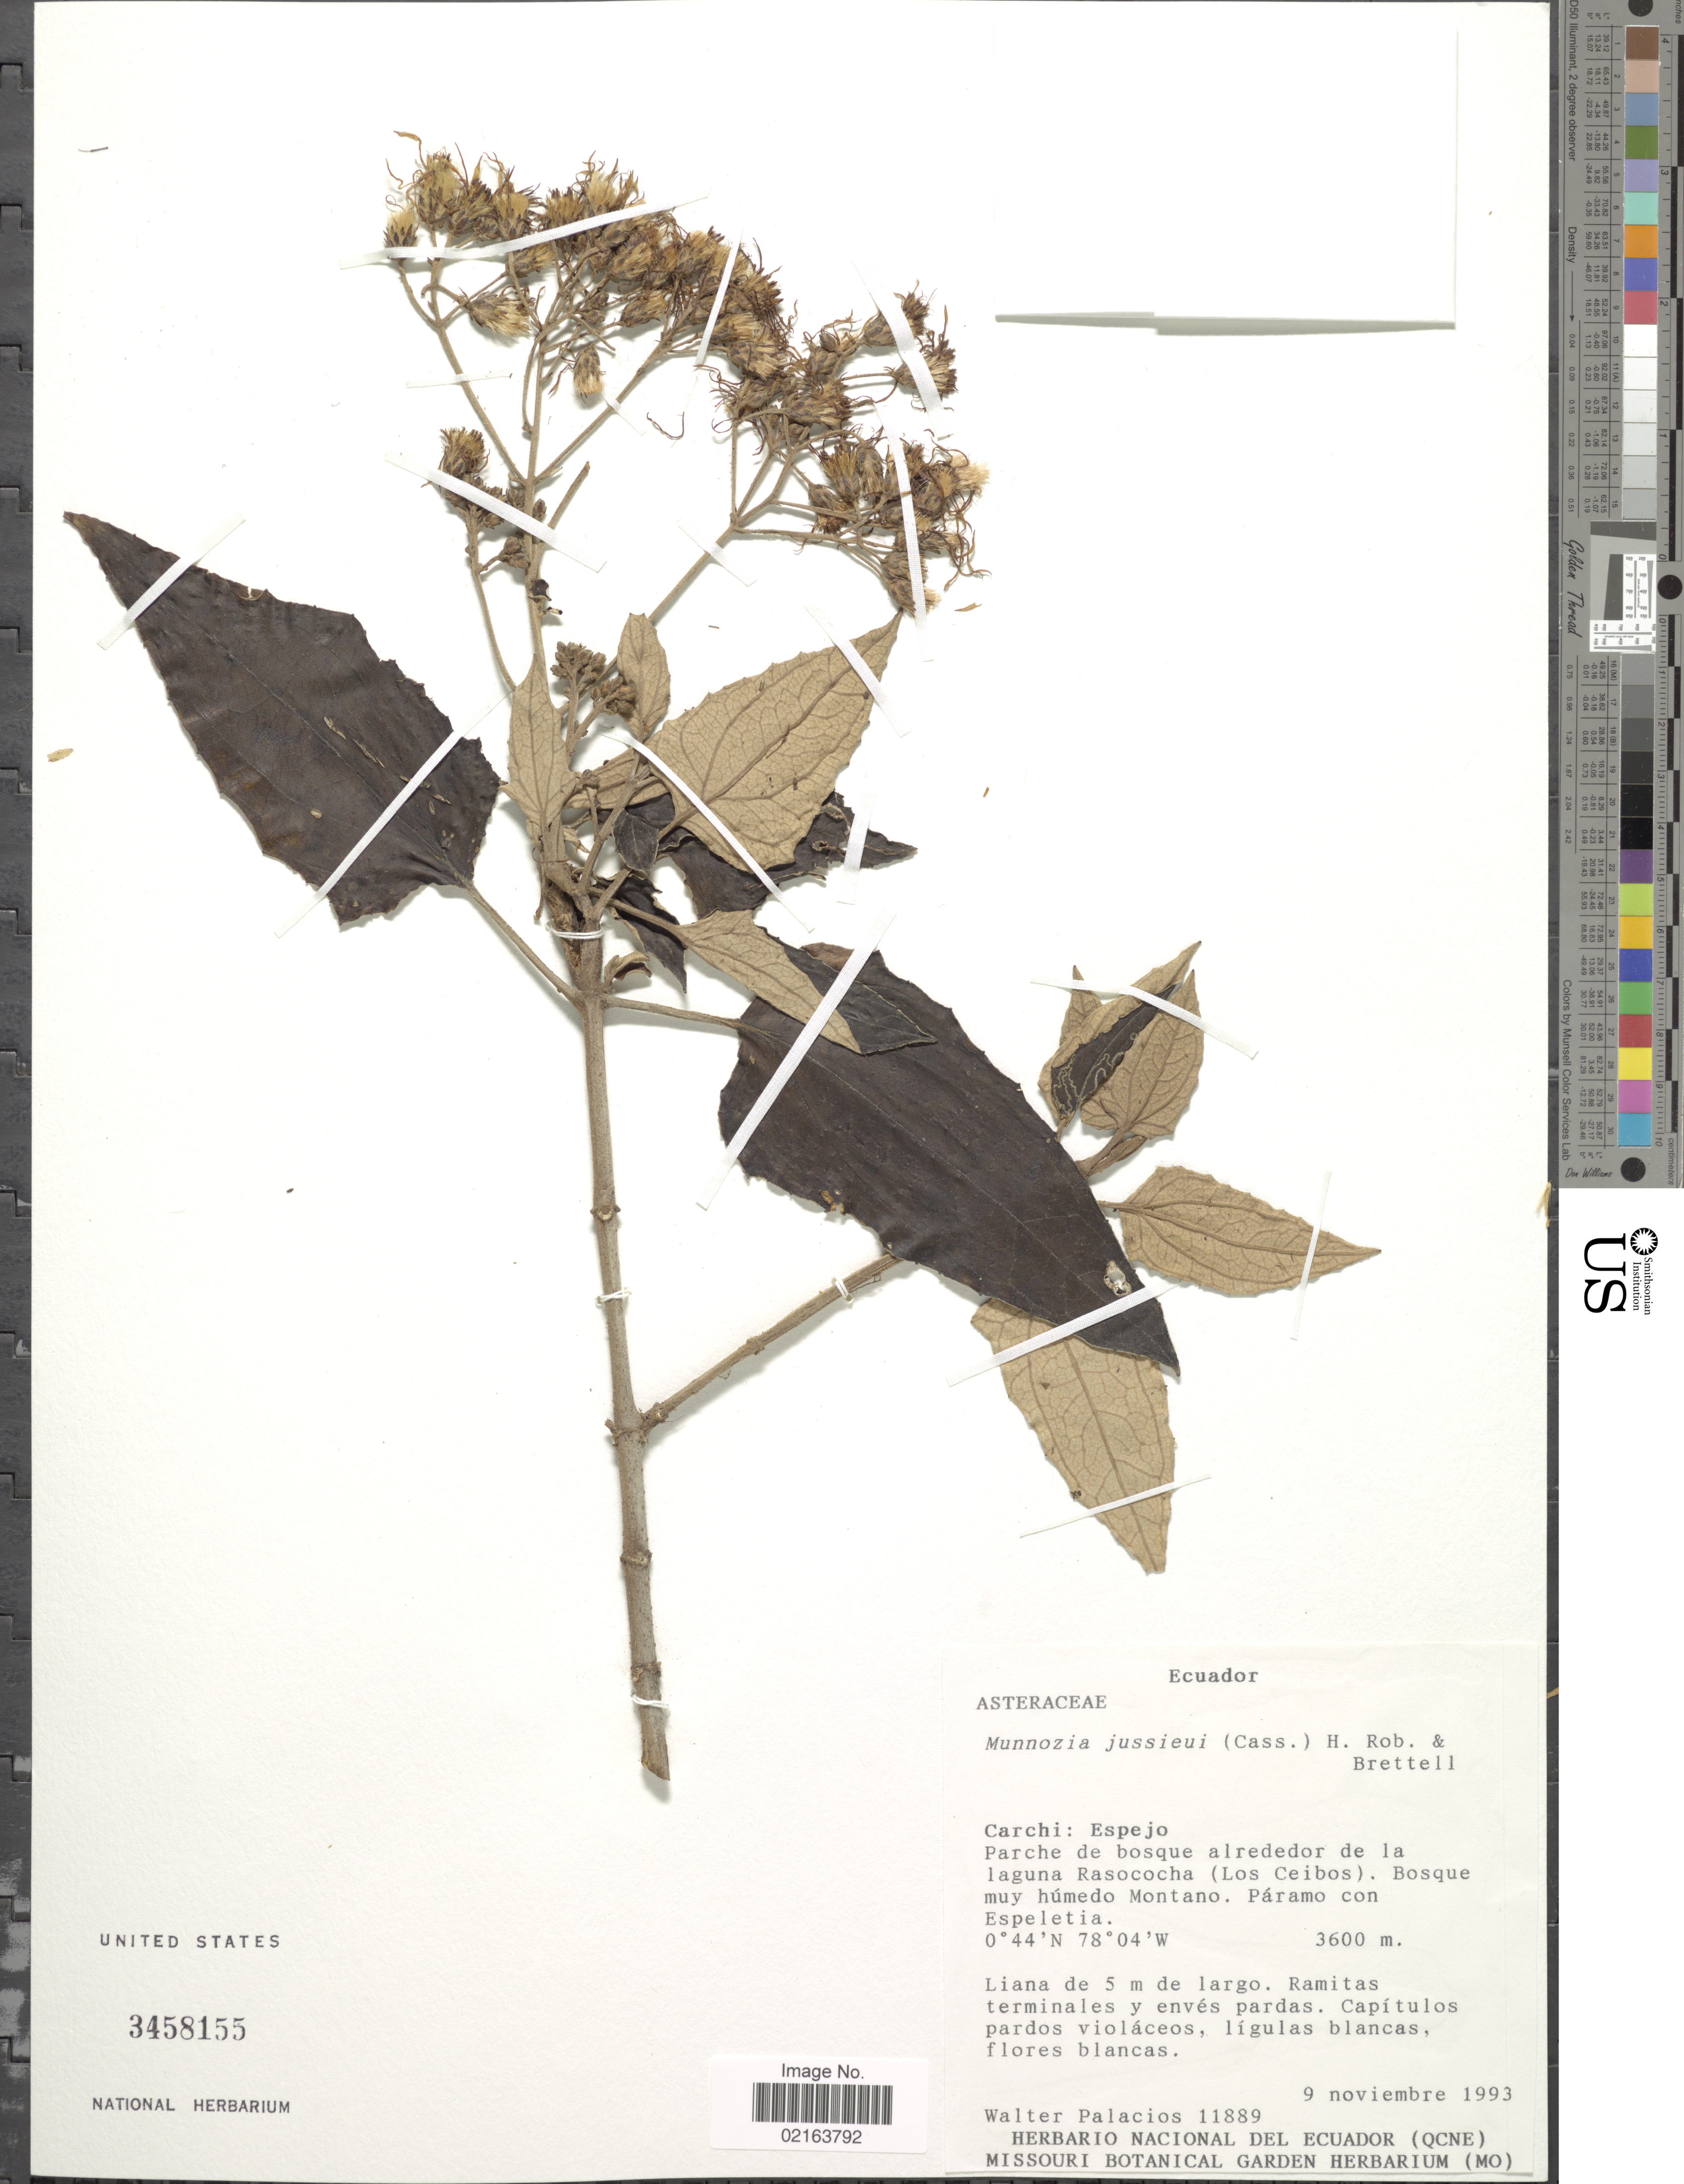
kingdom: Plantae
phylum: Tracheophyta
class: Magnoliopsida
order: Asterales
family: Asteraceae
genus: Munnozia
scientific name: Munnozia jussieui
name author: (Cass.) H. Rob. & Brettell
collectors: W. Palacios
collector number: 1189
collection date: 1993-11-09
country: Ecuador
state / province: Carchi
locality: Carchi: Espejo, Parche de bosque alrededores de la laguna Rasococha (Los Ceibos)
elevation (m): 3600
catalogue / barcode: US 3458155